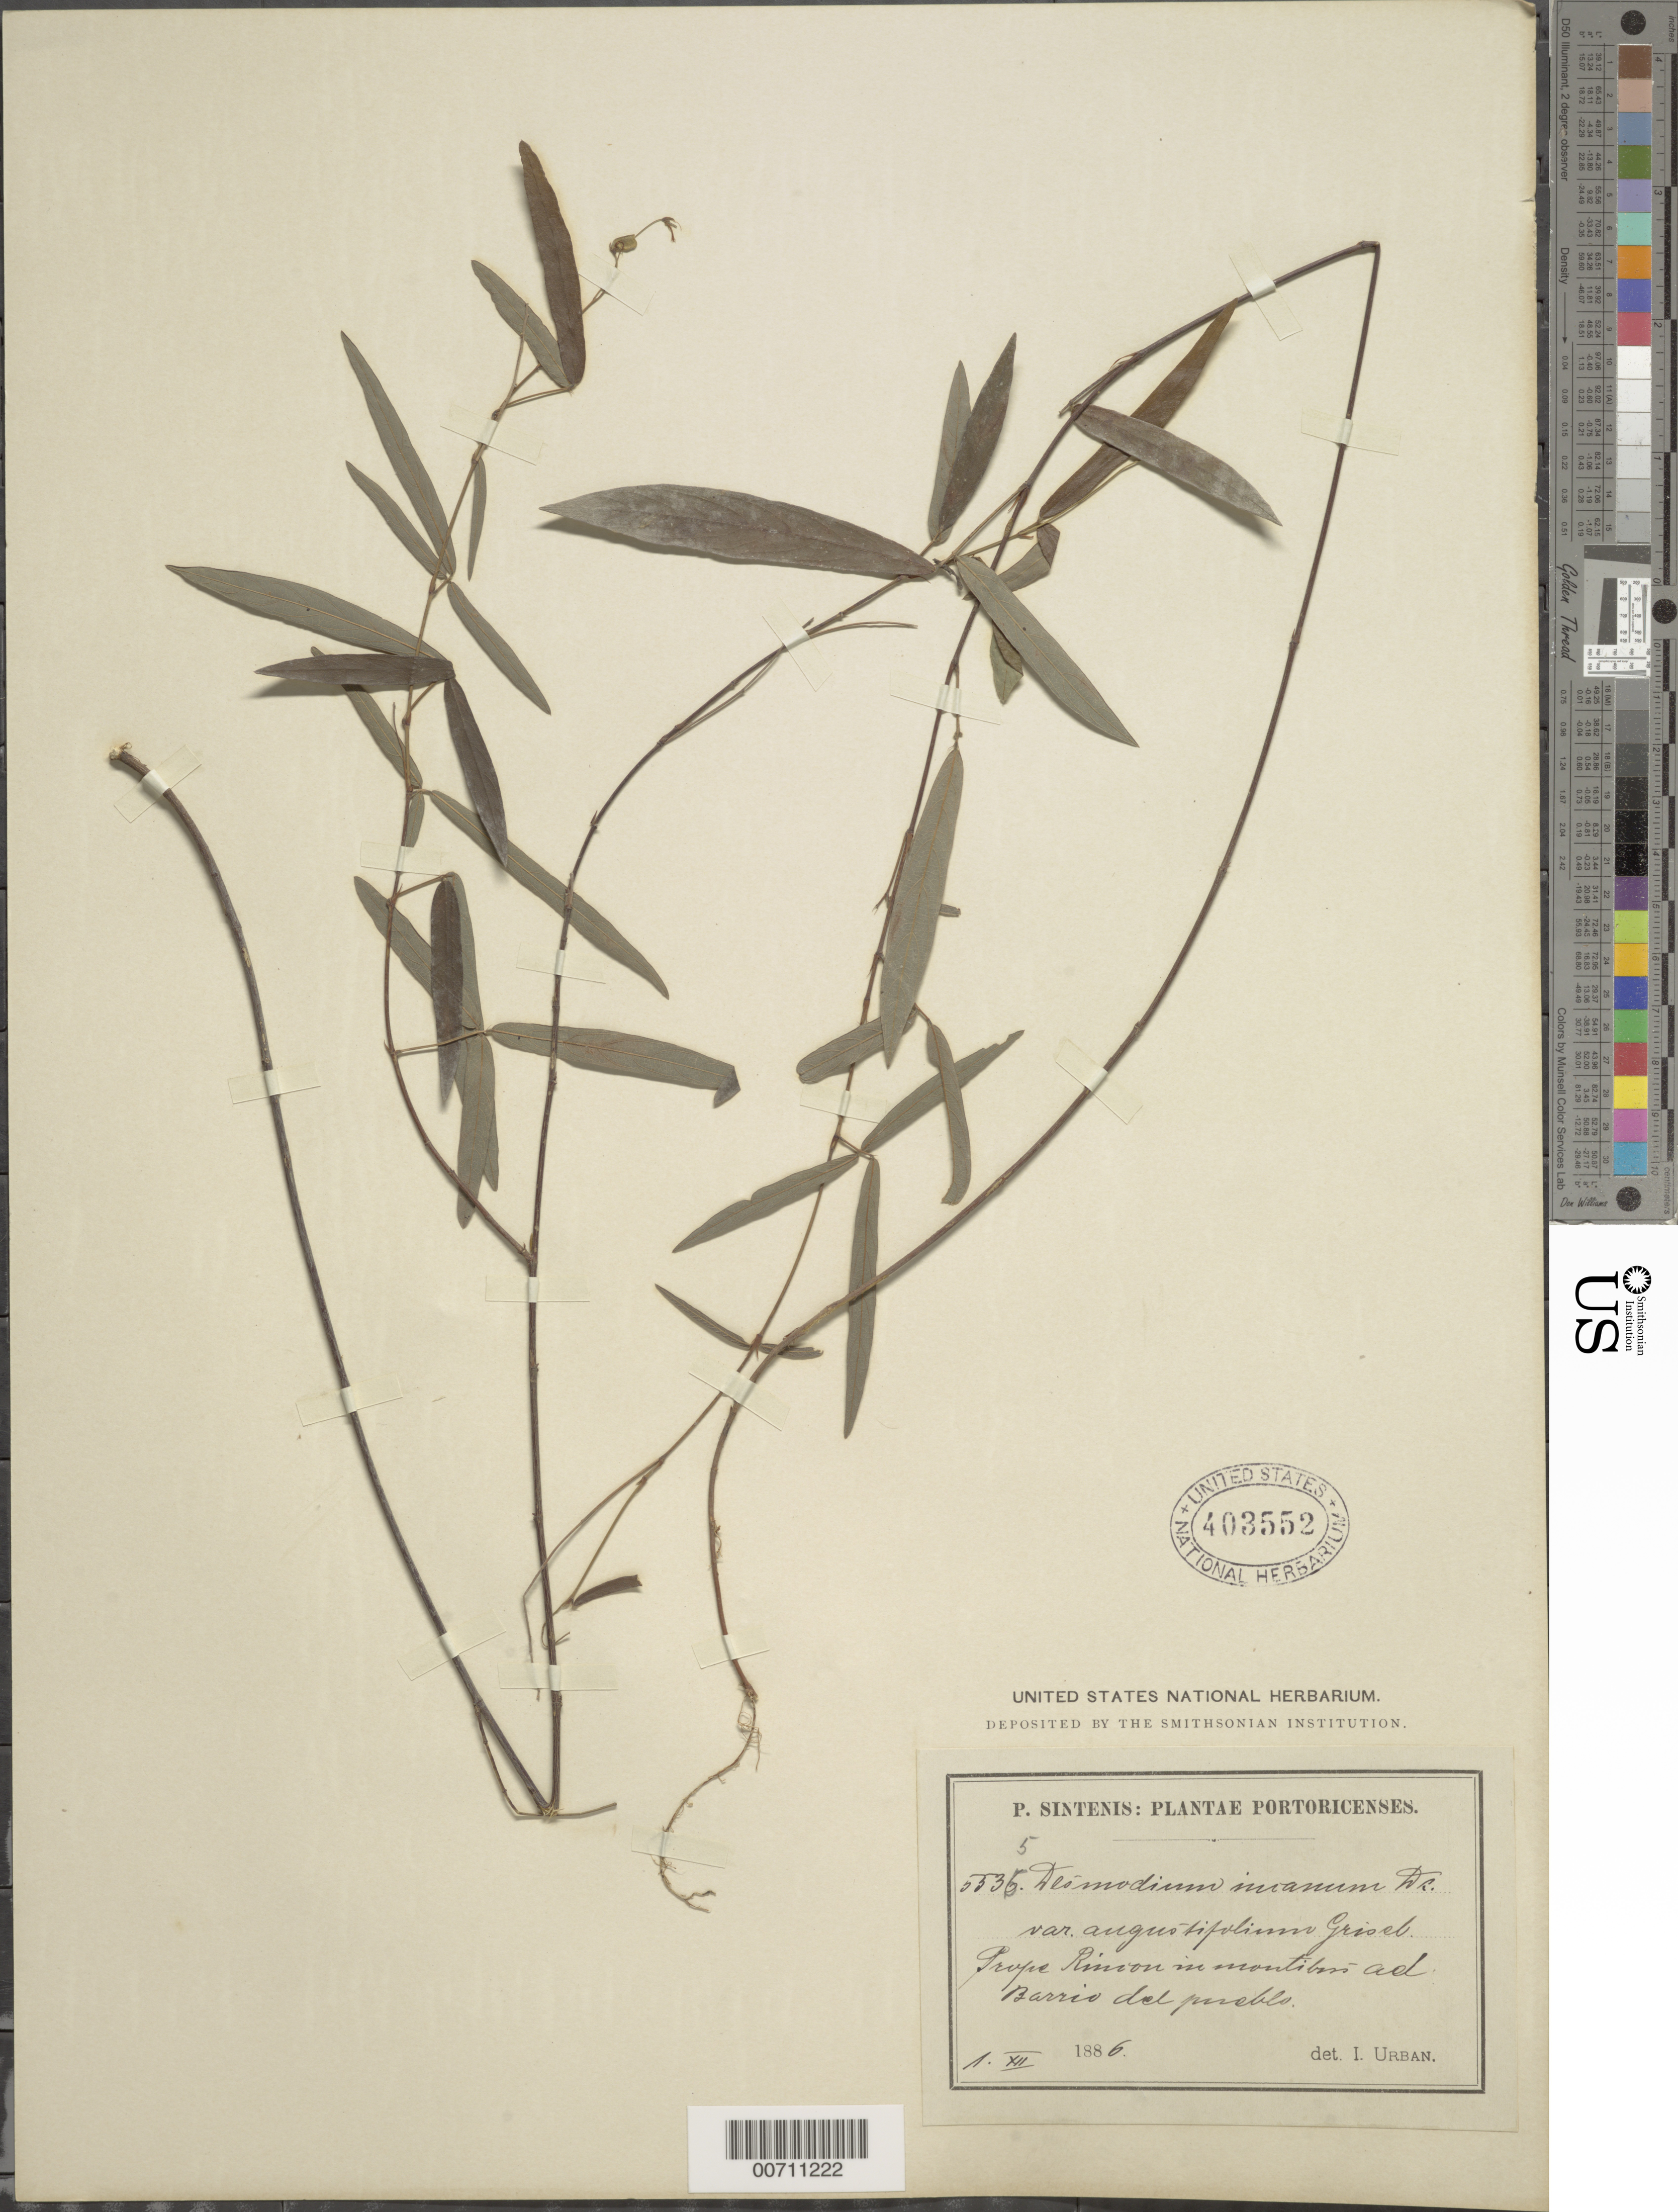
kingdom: Plantae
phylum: Tracheophyta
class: Magnoliopsida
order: Fabales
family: Fabaceae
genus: Desmodium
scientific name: Desmodium incanum var. angustifolium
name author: (Kunth) Griseb.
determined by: Urban, Ignatz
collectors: P. Sintenis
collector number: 5535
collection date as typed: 01 Dec 1886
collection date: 1886-12-01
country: Puerto Rico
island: Greater Antilles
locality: Prope Rincon in montibus ad Barrio del pueblo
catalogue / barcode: US 403552